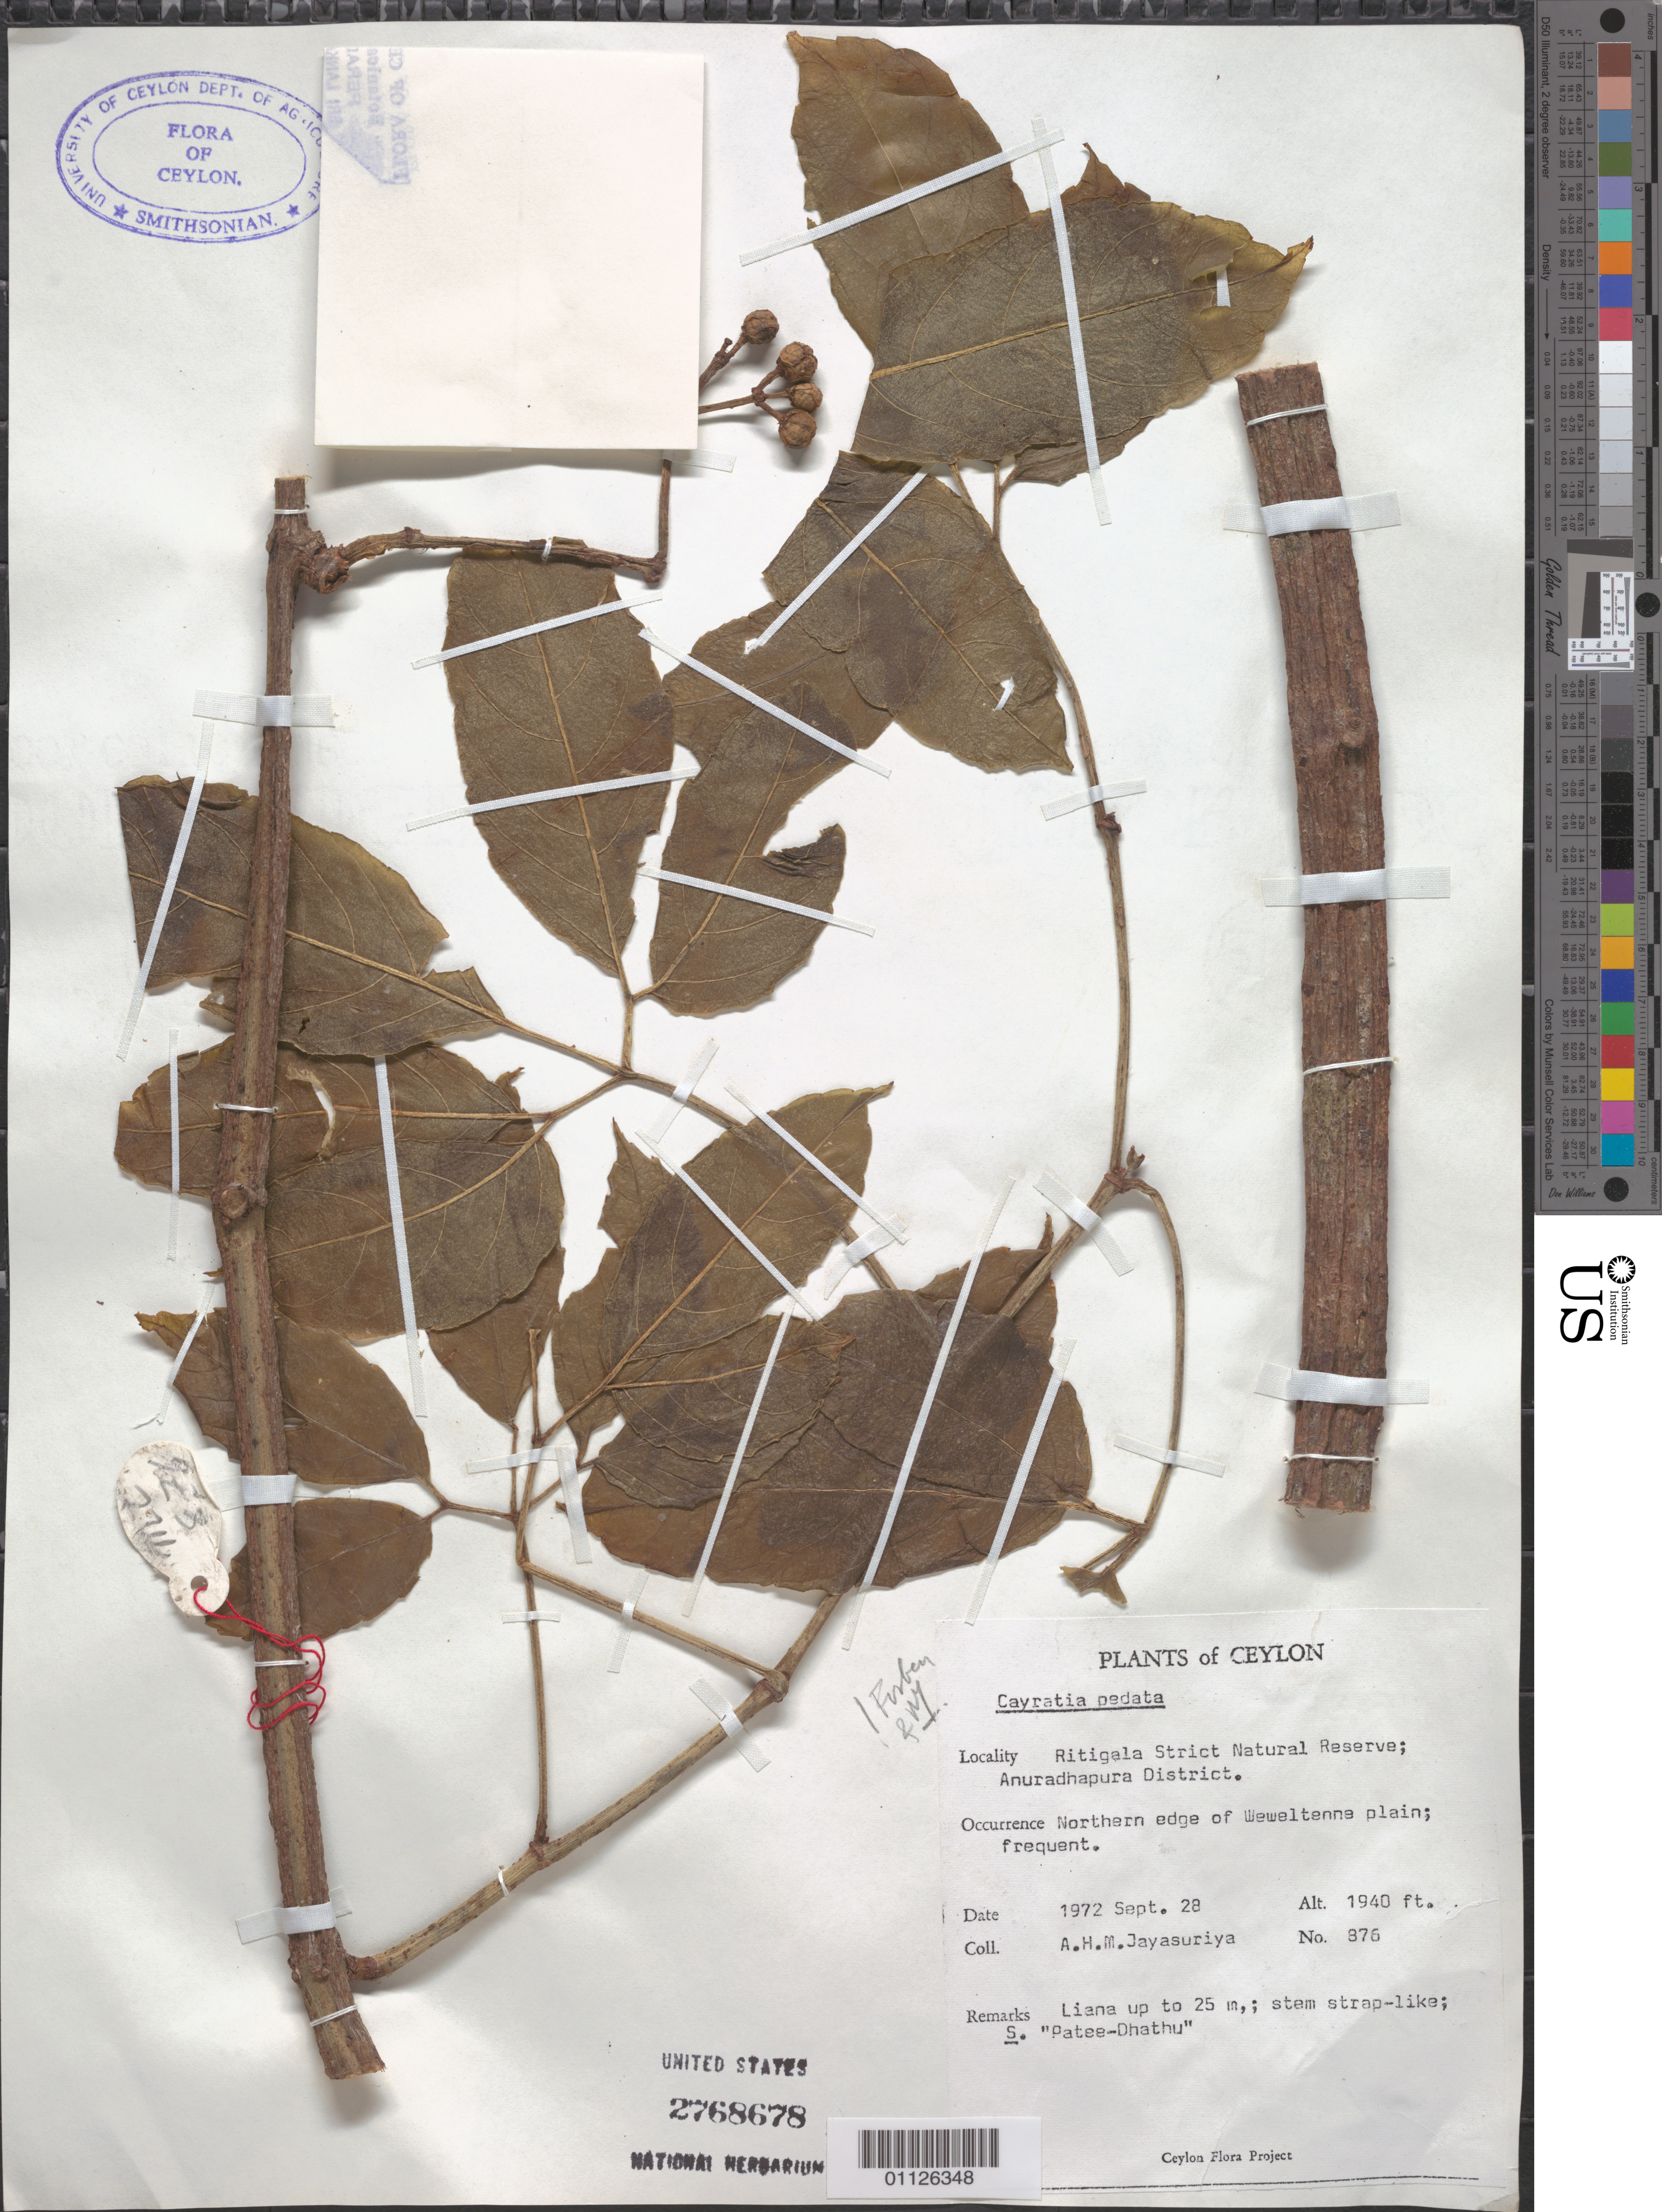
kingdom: Plantae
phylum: Tracheophyta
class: Magnoliopsida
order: Vitales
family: Vitaceae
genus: Cayratia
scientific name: Cayratia pedata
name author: (Lour.) Gagnep.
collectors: A. H. Jayasuriya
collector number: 876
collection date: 1972-09-28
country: Sri Lanka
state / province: Central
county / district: Anuradhapura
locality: Ritigala Strict Natural Reserve.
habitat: Liana.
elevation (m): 591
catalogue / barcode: US 2768678